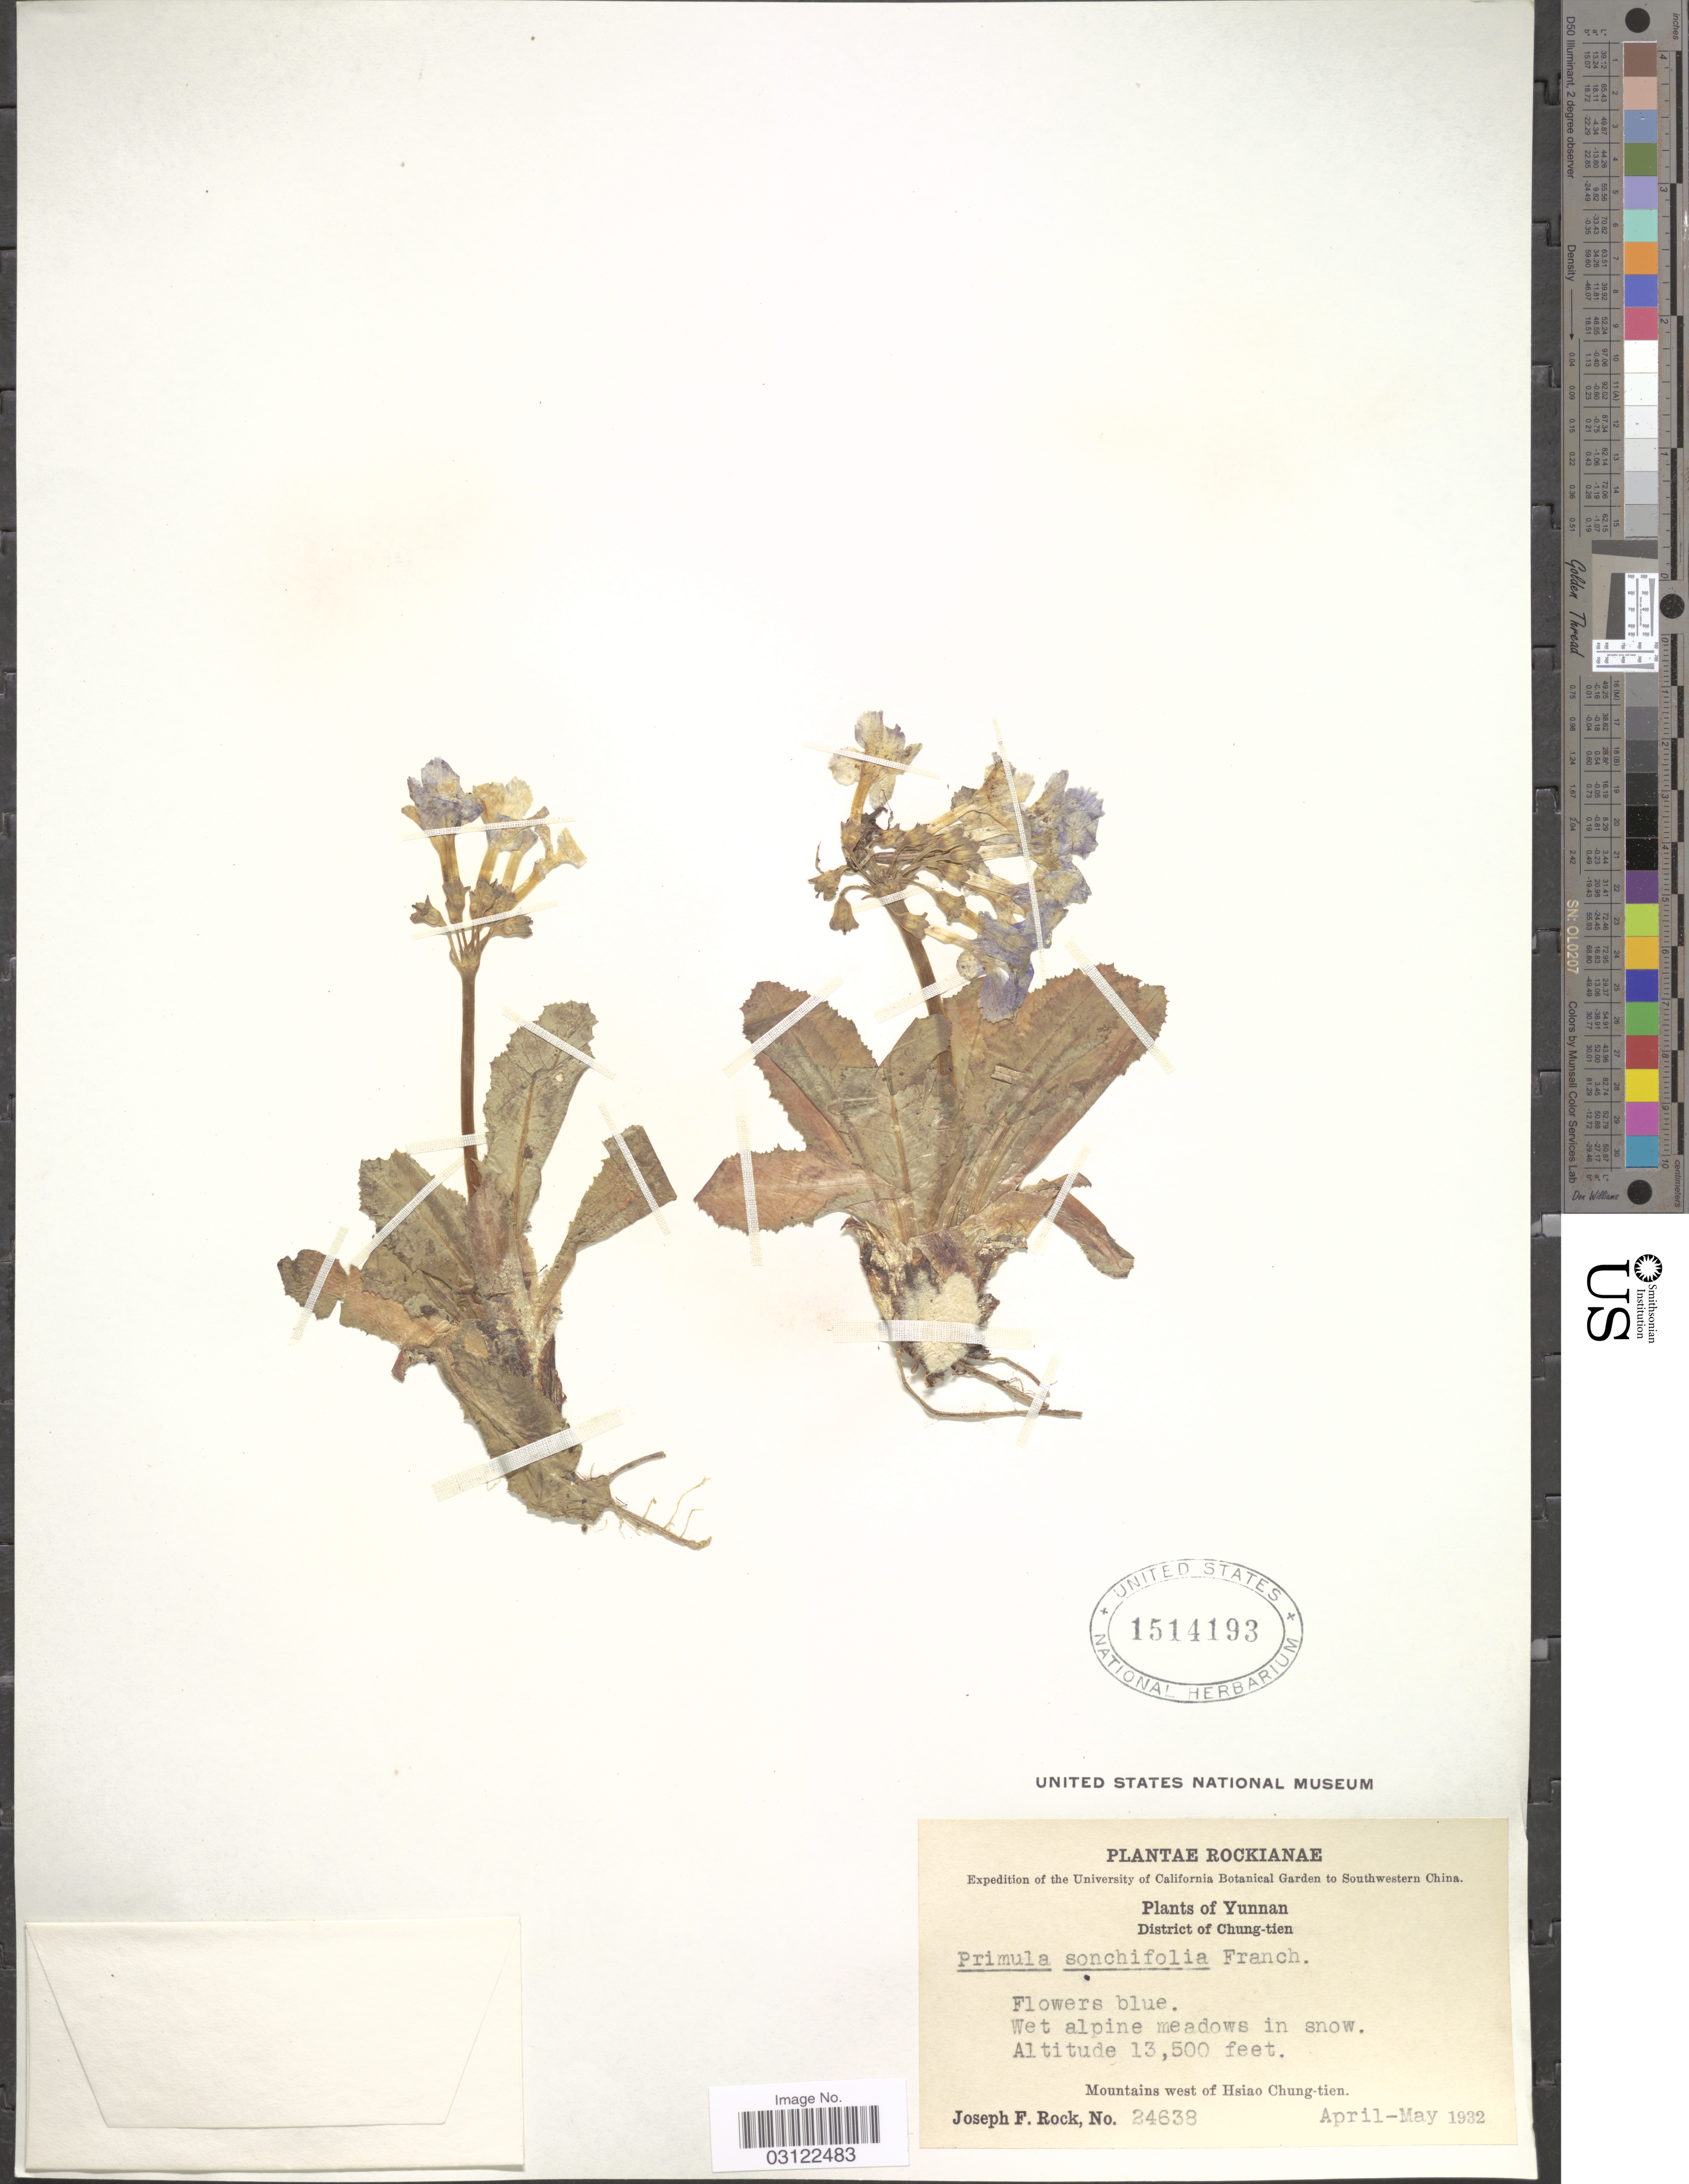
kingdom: Plantae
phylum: Tracheophyta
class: Magnoliopsida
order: Ericales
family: Primulaceae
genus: Primula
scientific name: Primula sonchifolia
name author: Franch.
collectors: J. F. Rock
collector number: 24638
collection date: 1932-04/1932-05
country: China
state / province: Yunnan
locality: Southwestern China. District of Chung-tien. Mountains west of Hsiao Chung-tien.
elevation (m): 4115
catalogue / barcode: US 1514193